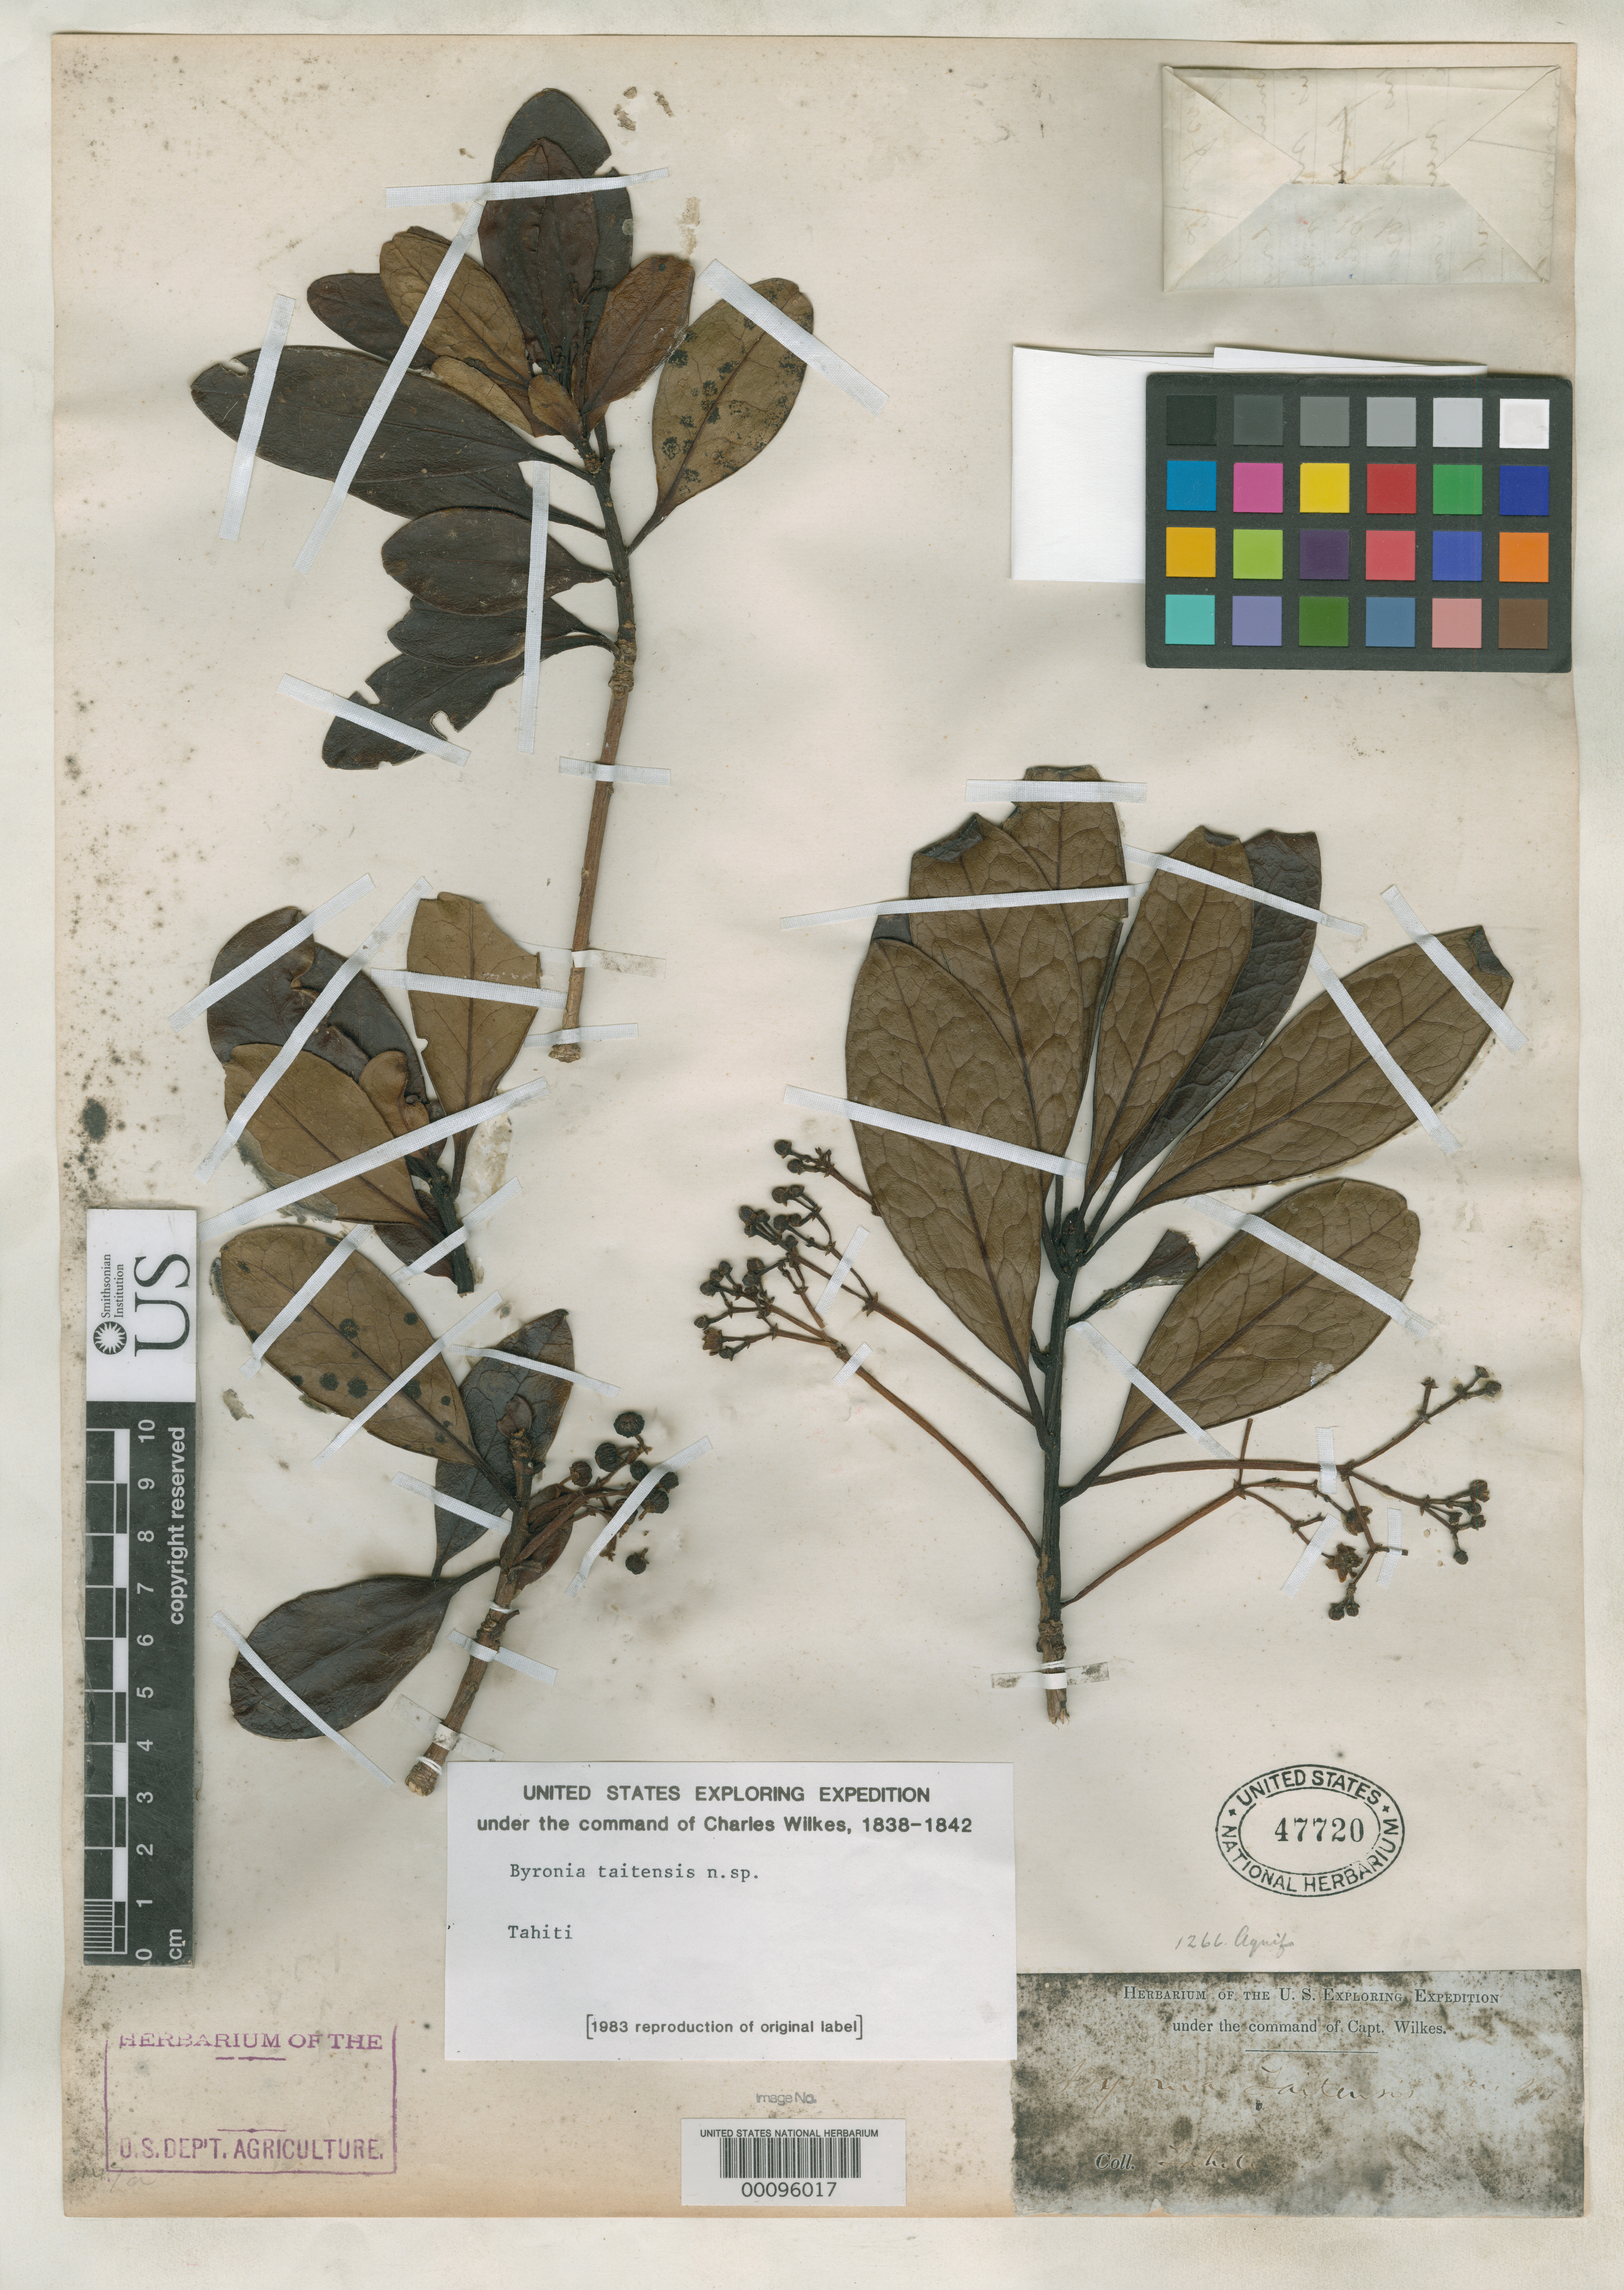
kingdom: Plantae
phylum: Tracheophyta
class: Magnoliopsida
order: Aquifoliales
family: Aquifoliaceae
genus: Byronia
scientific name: Byronia taitensis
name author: A. Gray in Wilkes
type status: Type Collection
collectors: Wilkes Explor. Exped.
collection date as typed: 1838 to -- --- 1842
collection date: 1838/1842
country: French Polynesia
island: Tahiti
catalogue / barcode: US 47720